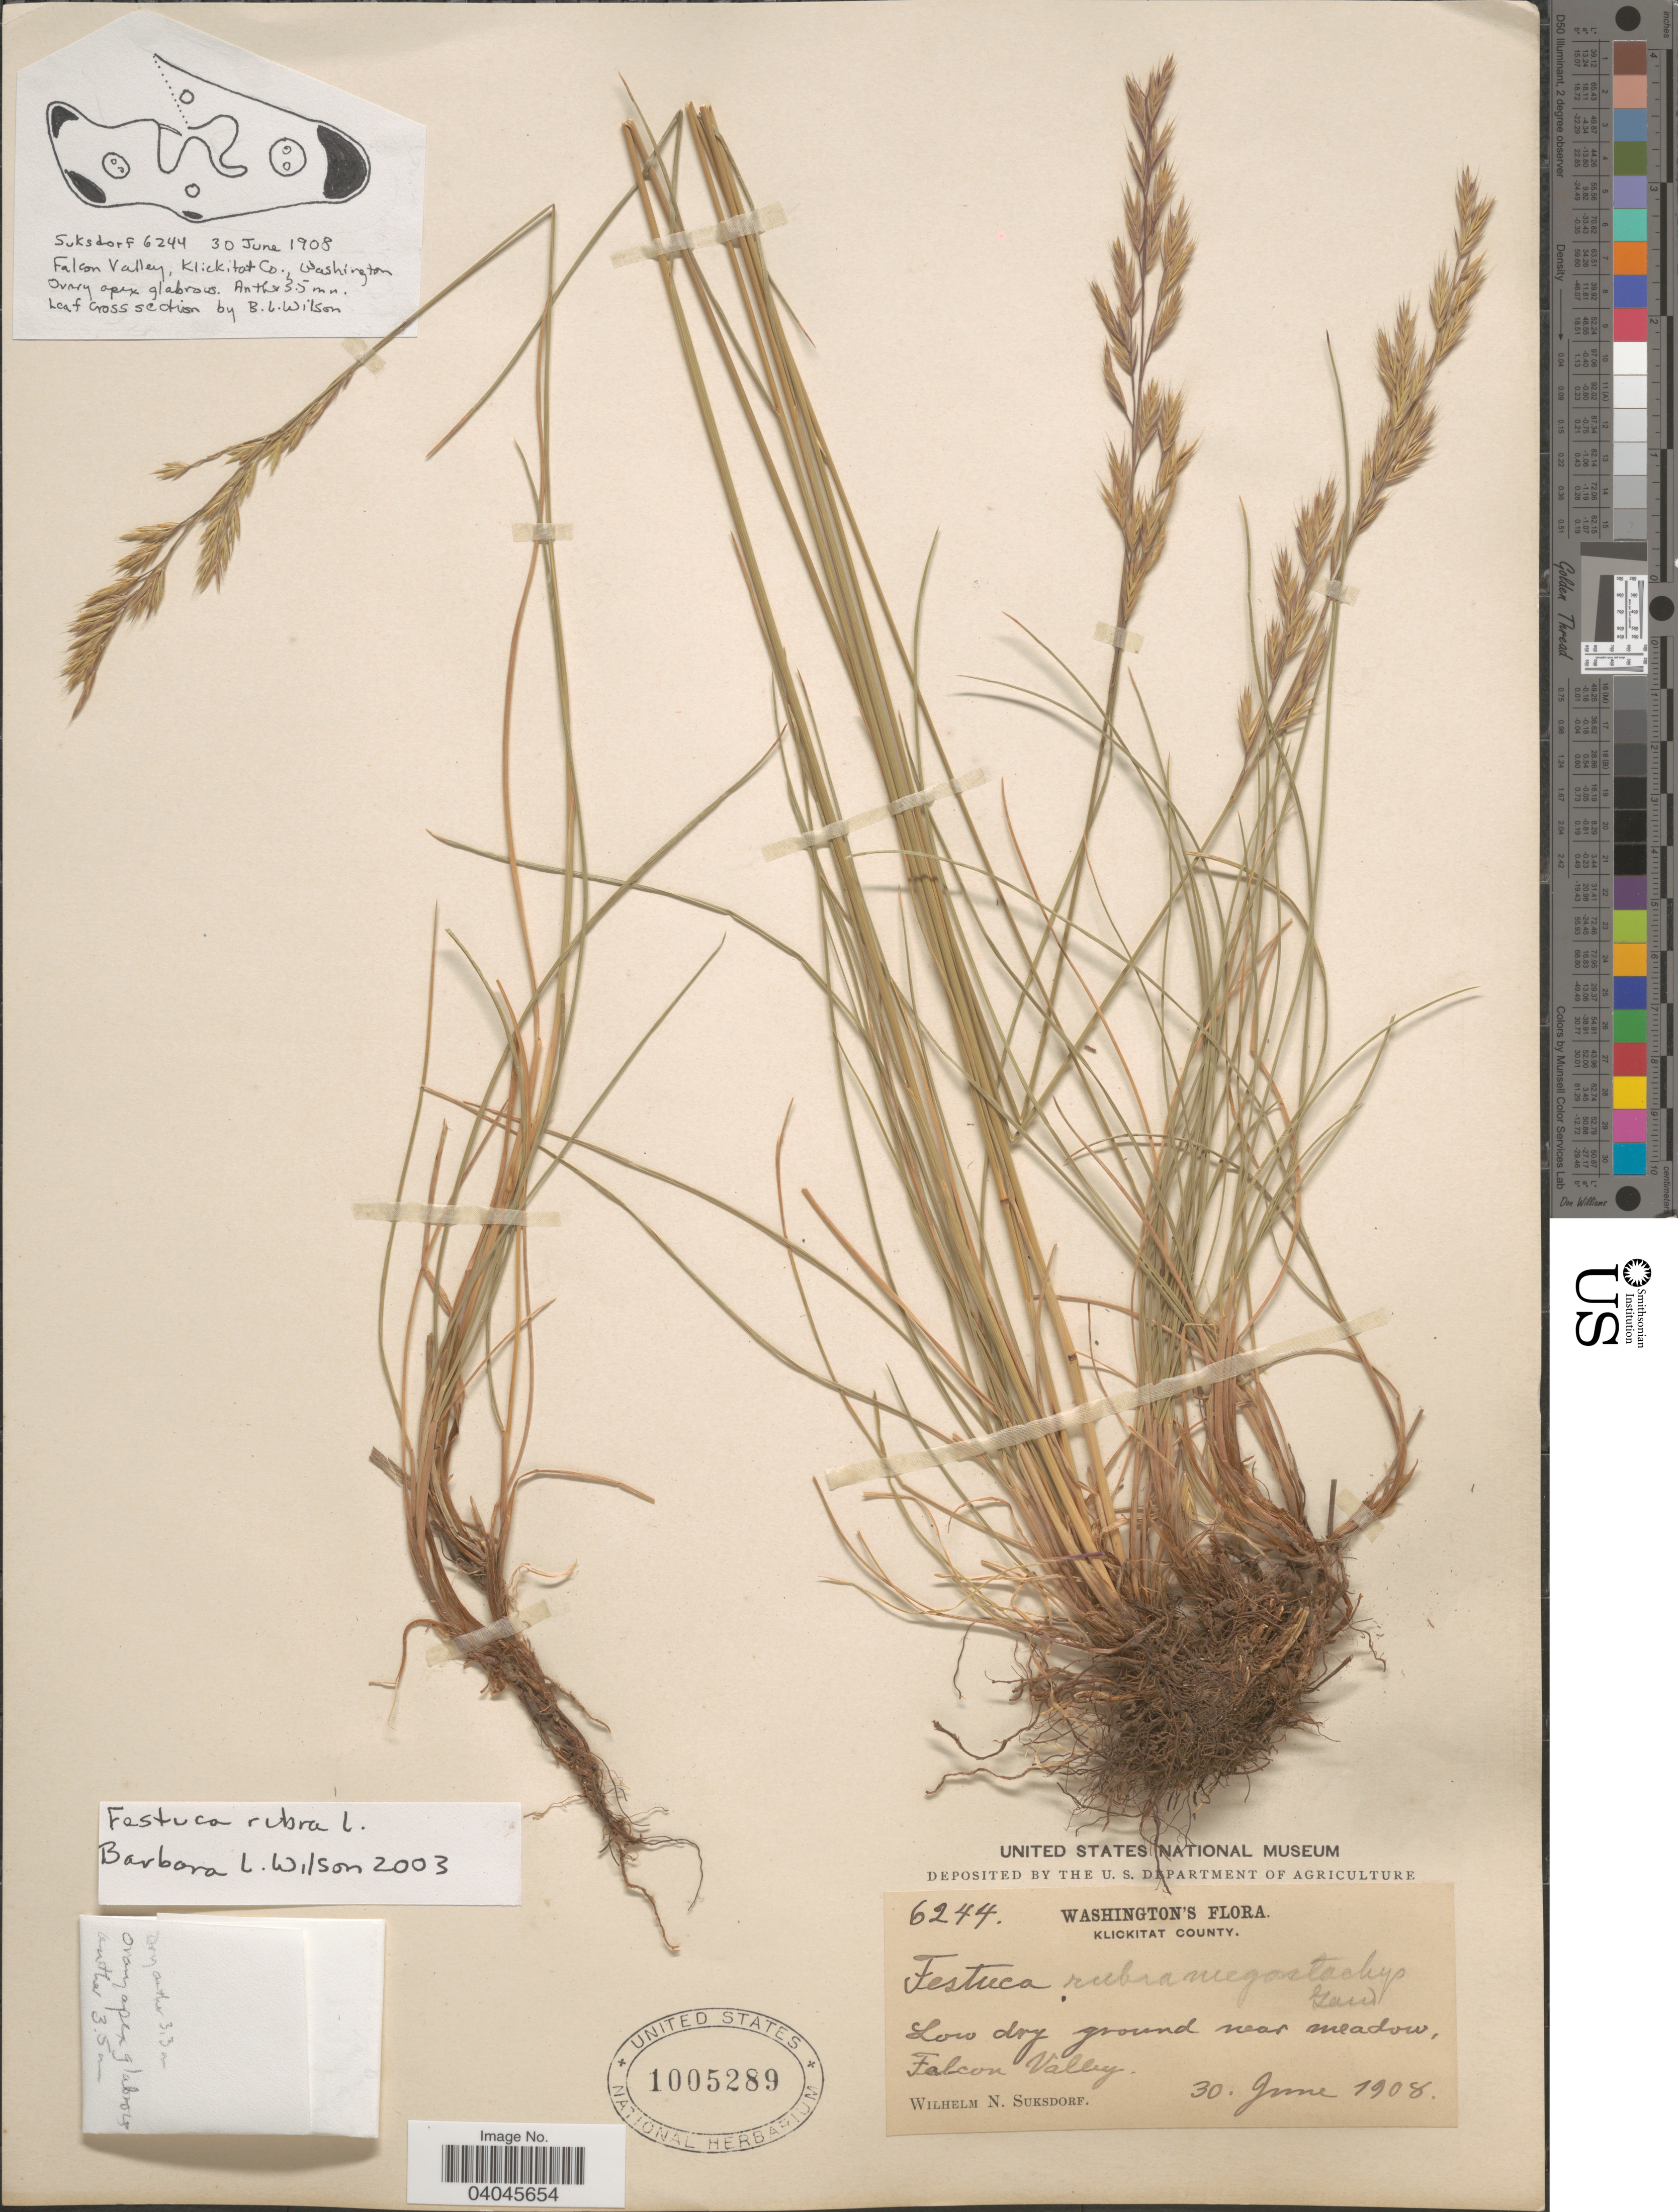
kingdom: Plantae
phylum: Tracheophyta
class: Liliopsida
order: Poales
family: Poaceae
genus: Festuca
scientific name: Festuca rubra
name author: L.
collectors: W. N. Suksdorf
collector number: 6244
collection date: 1908-06-30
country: United States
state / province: Washington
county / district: Klickitat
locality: Klickitat County. Low dry ground near meadow, Falcon Valley.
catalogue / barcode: US 1005289